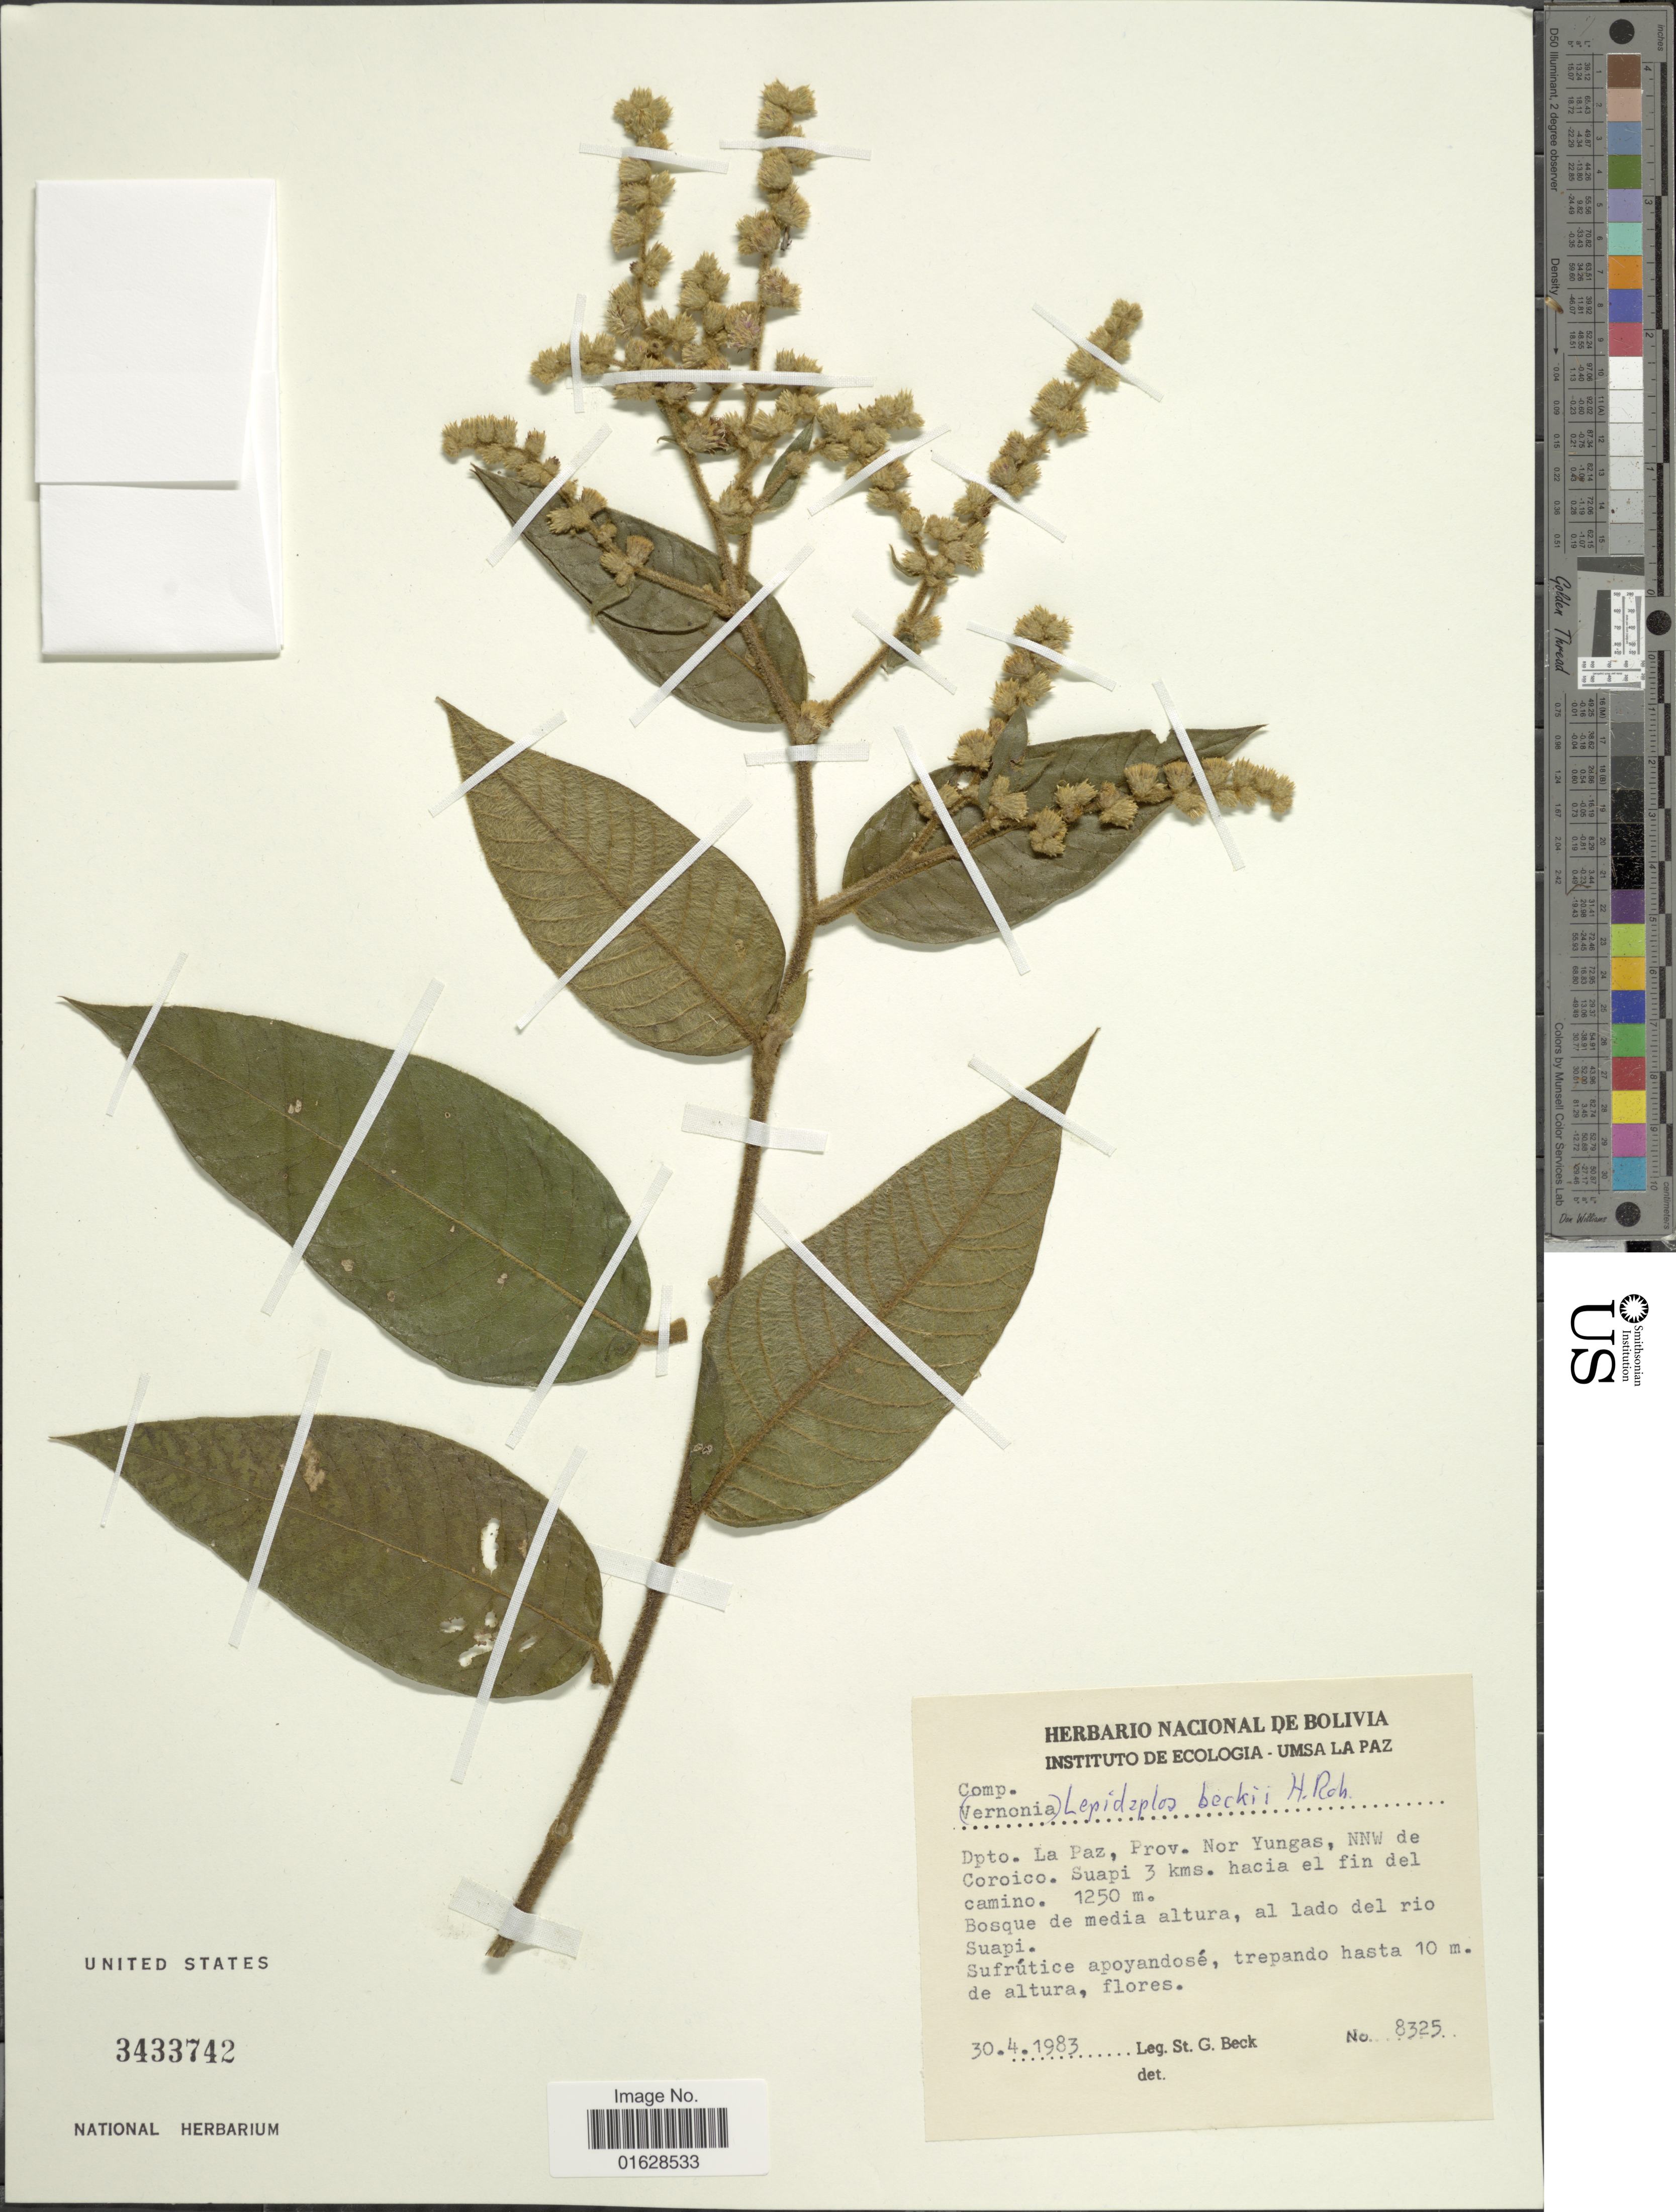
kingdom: Plantae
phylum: Tracheophyta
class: Magnoliopsida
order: Asterales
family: Asteraceae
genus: Lepidaploa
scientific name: Lepidaploa beckii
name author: H. Rob.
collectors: S. G. Beck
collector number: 8325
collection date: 1983-04-30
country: Bolivia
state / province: La Paz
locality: Bolivia. Dpto. La Paz, Prov. Nor Yungas, NNW de Coroico. Suapi 3 kms. hacia el fin del camino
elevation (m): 1250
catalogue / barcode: US 3433742